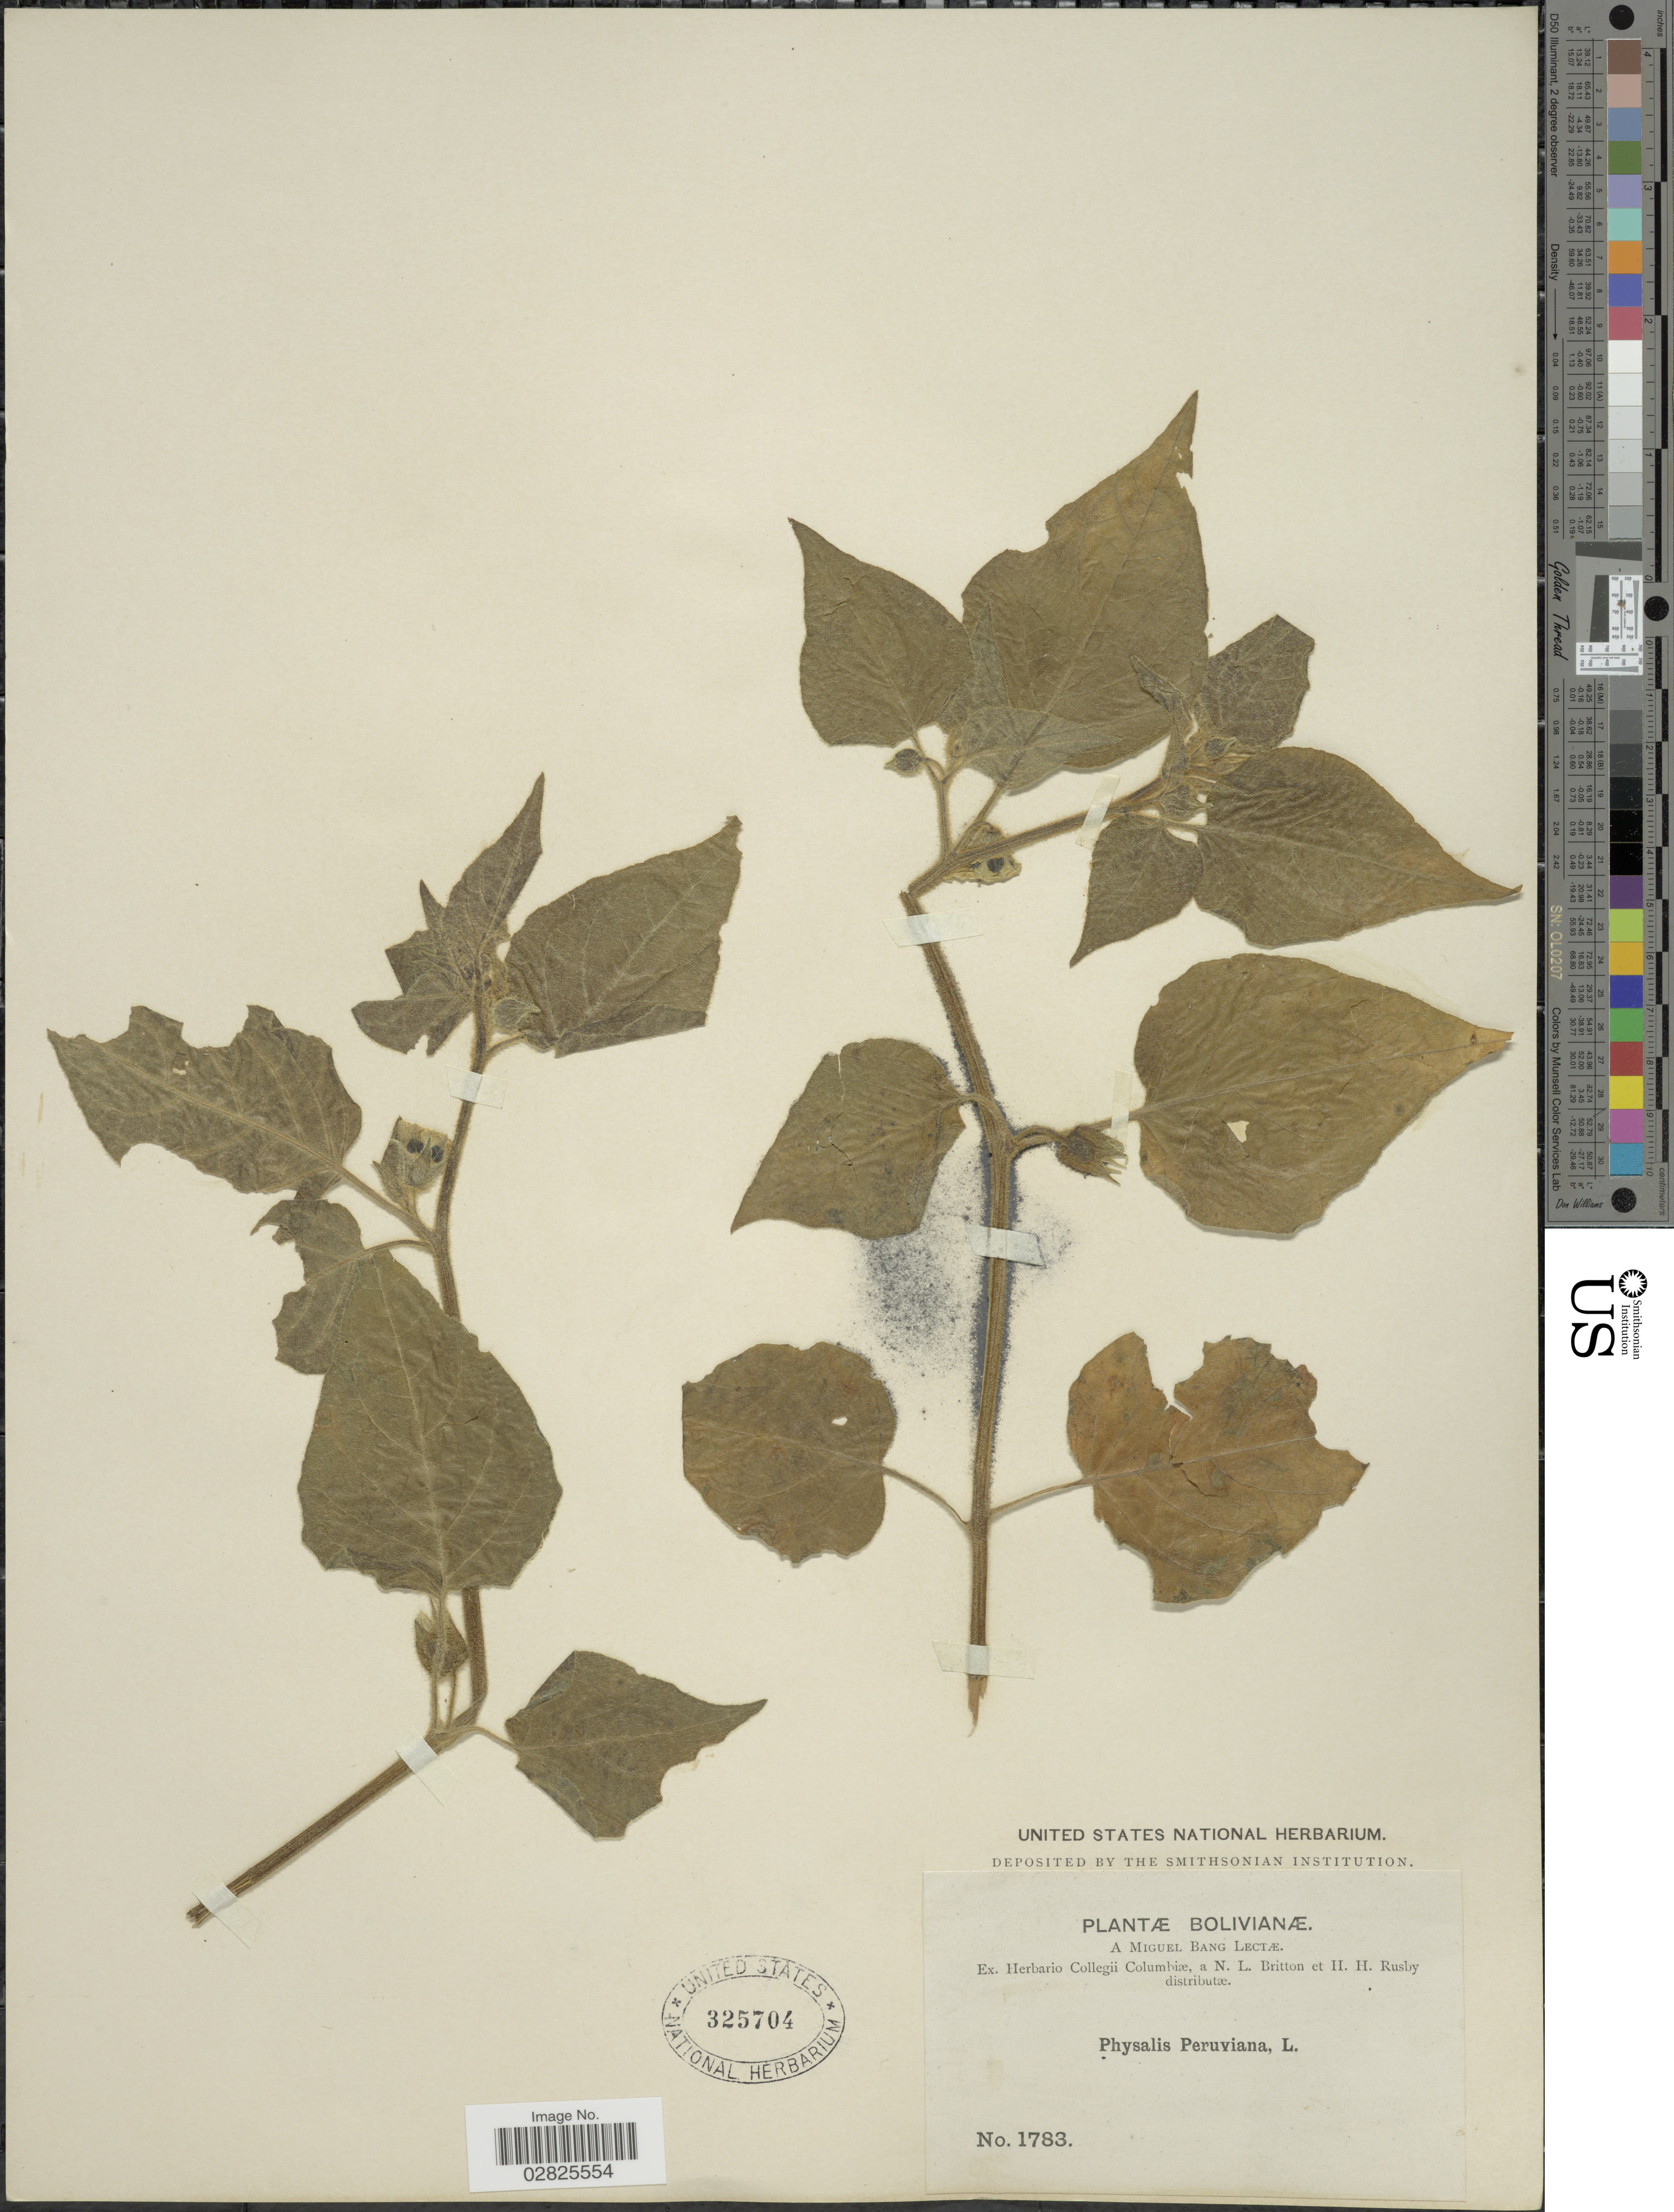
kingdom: Plantae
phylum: Tracheophyta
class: Magnoliopsida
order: Solanales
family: Solanaceae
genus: Physalis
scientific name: Physalis peruviana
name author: L.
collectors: M. Bang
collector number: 1783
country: Bolivia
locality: Bolivanæ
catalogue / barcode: US 325704